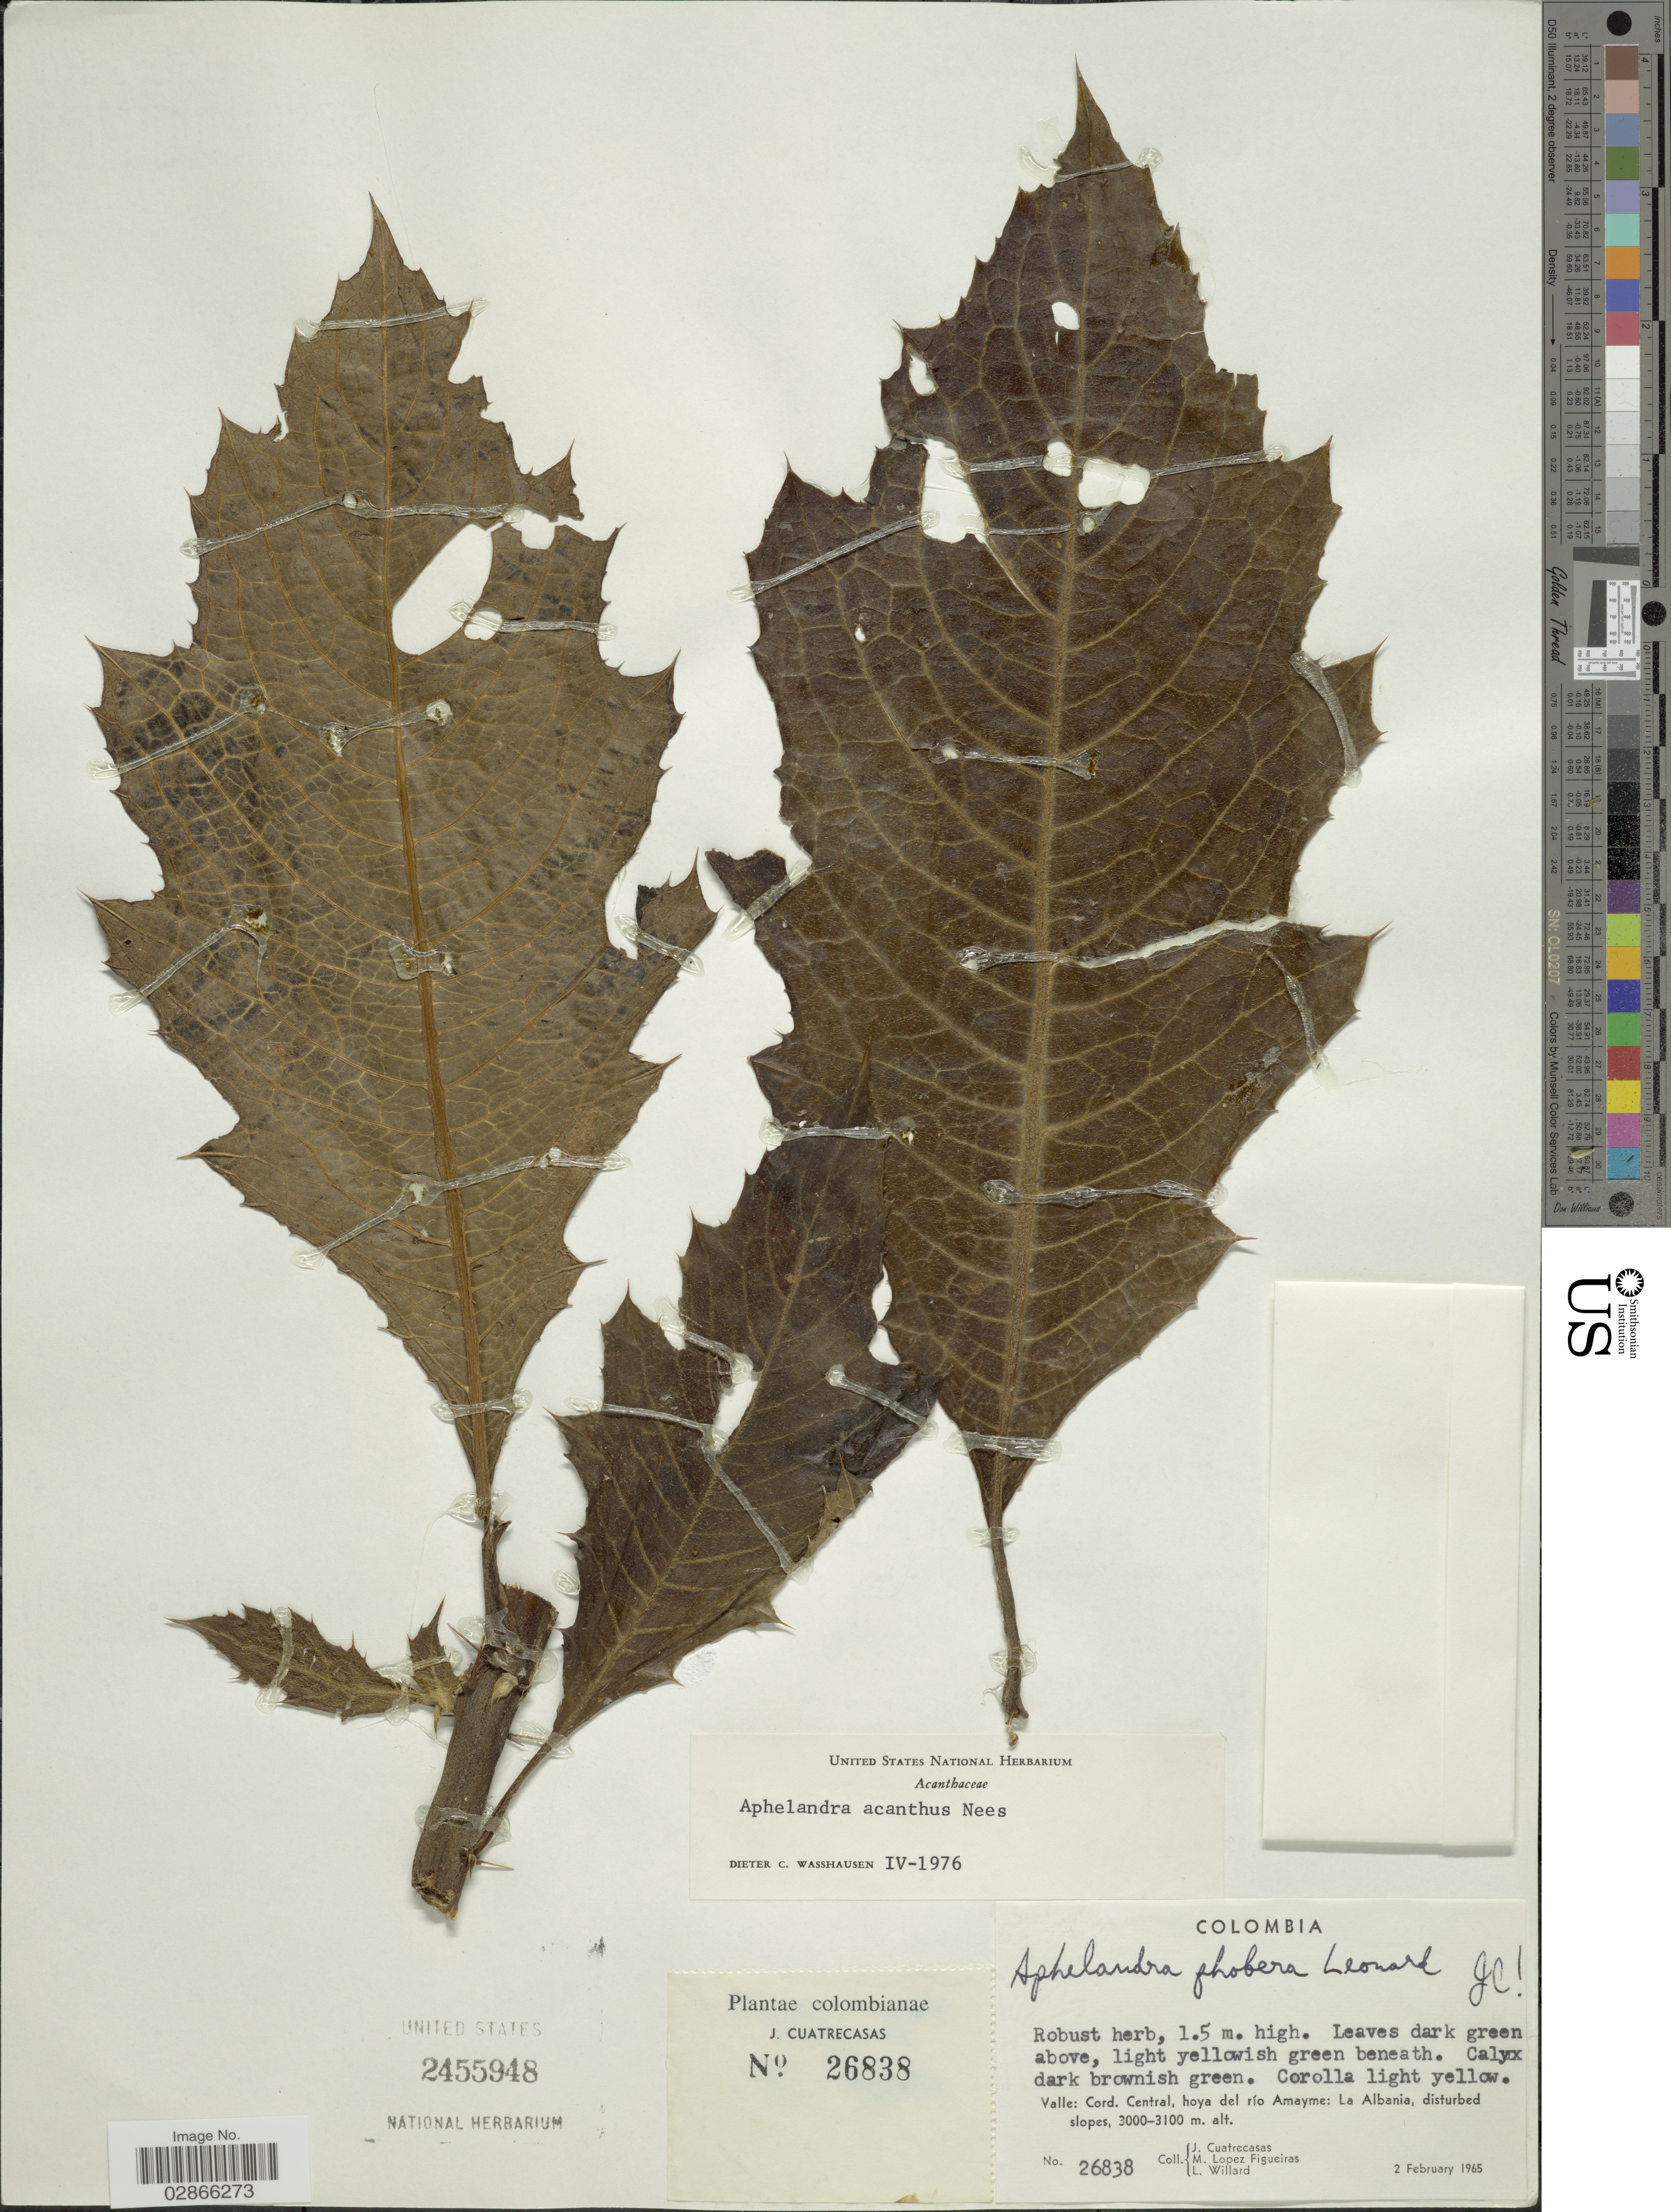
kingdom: Plantae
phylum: Tracheophyta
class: Magnoliopsida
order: Lamiales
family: Acanthaceae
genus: Aphelandra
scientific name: Aphelandra acanthus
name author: Nees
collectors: J. Cuatrecasas, M. López Figueiras & L. Willard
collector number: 26838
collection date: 1965-02-02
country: Colombia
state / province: Valle del Cauca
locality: Valle: Cord. Central, hoya del río Amayme: La Albania.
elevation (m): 3000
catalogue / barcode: US 2455948